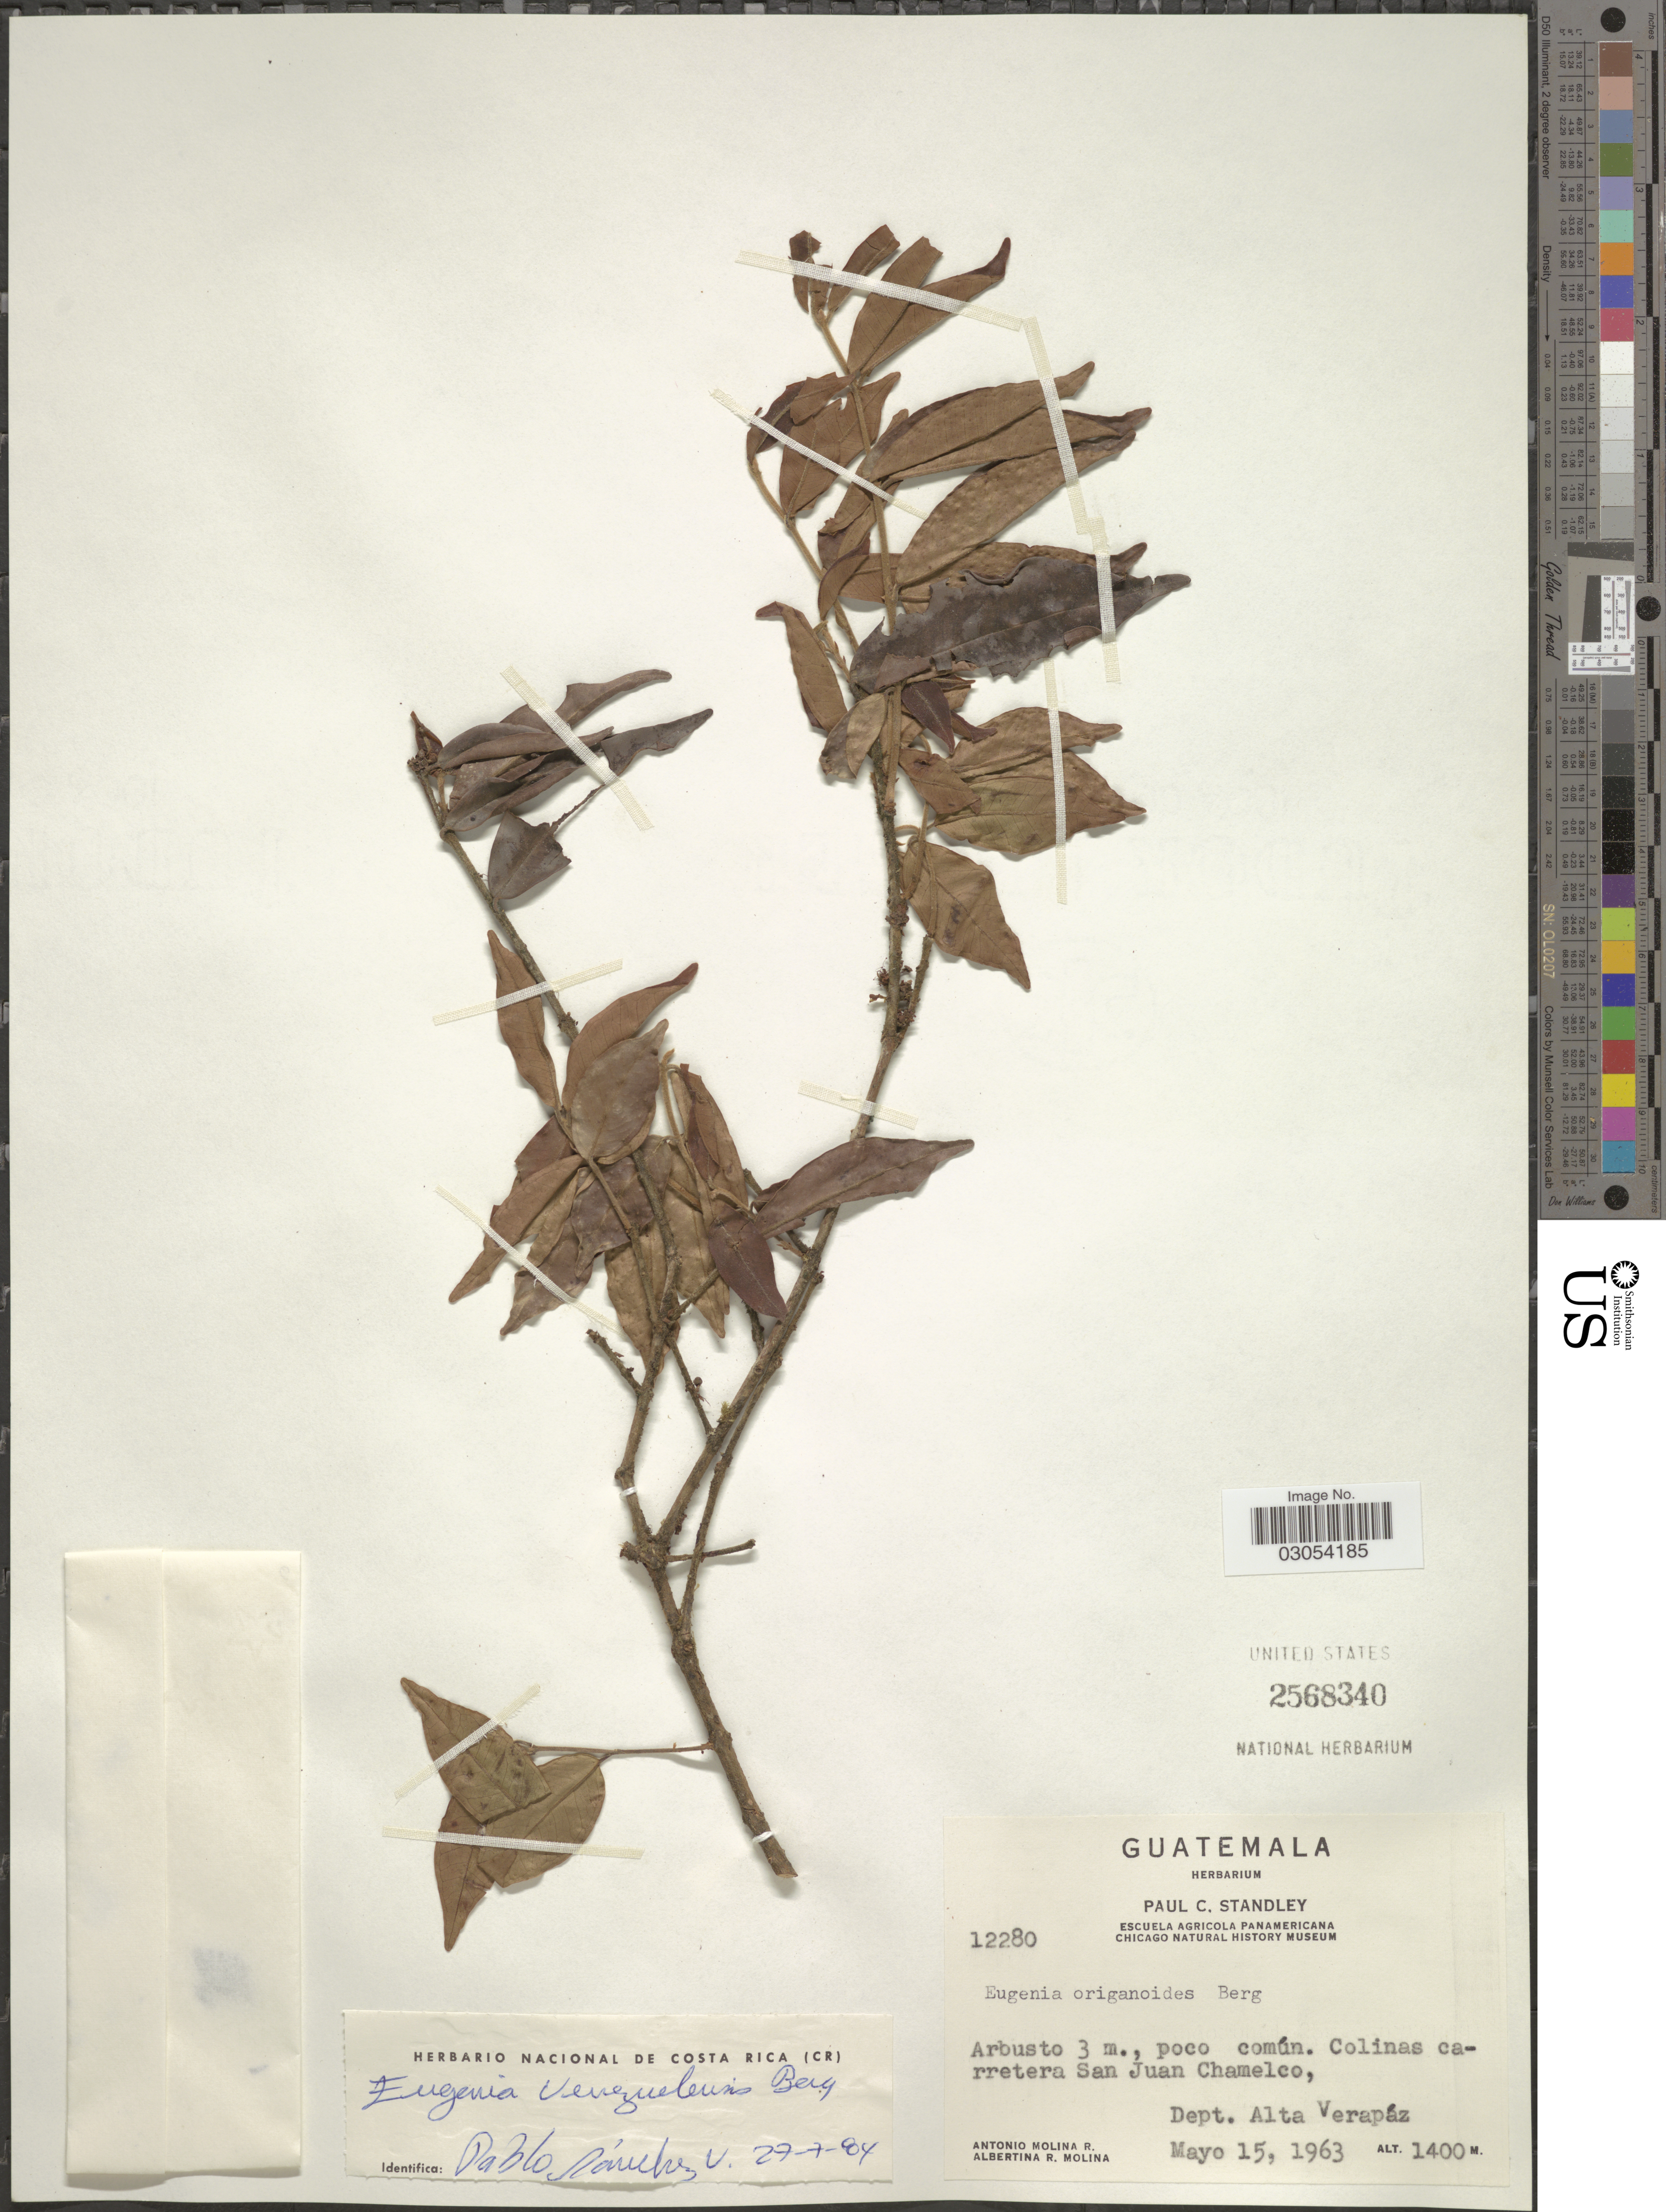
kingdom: Plantae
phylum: Tracheophyta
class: Magnoliopsida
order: Myrtales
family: Myrtaceae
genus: Eugenia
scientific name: Eugenia venezuelensis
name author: O. Berg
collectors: A. Molina R. & A. R. Molina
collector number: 12280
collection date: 1963-05-15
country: Guatemala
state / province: Alta Verapaz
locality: Colinas carretera San Juan Chamelco, Dept. Alta Verapáz.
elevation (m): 1400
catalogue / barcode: US 2568340